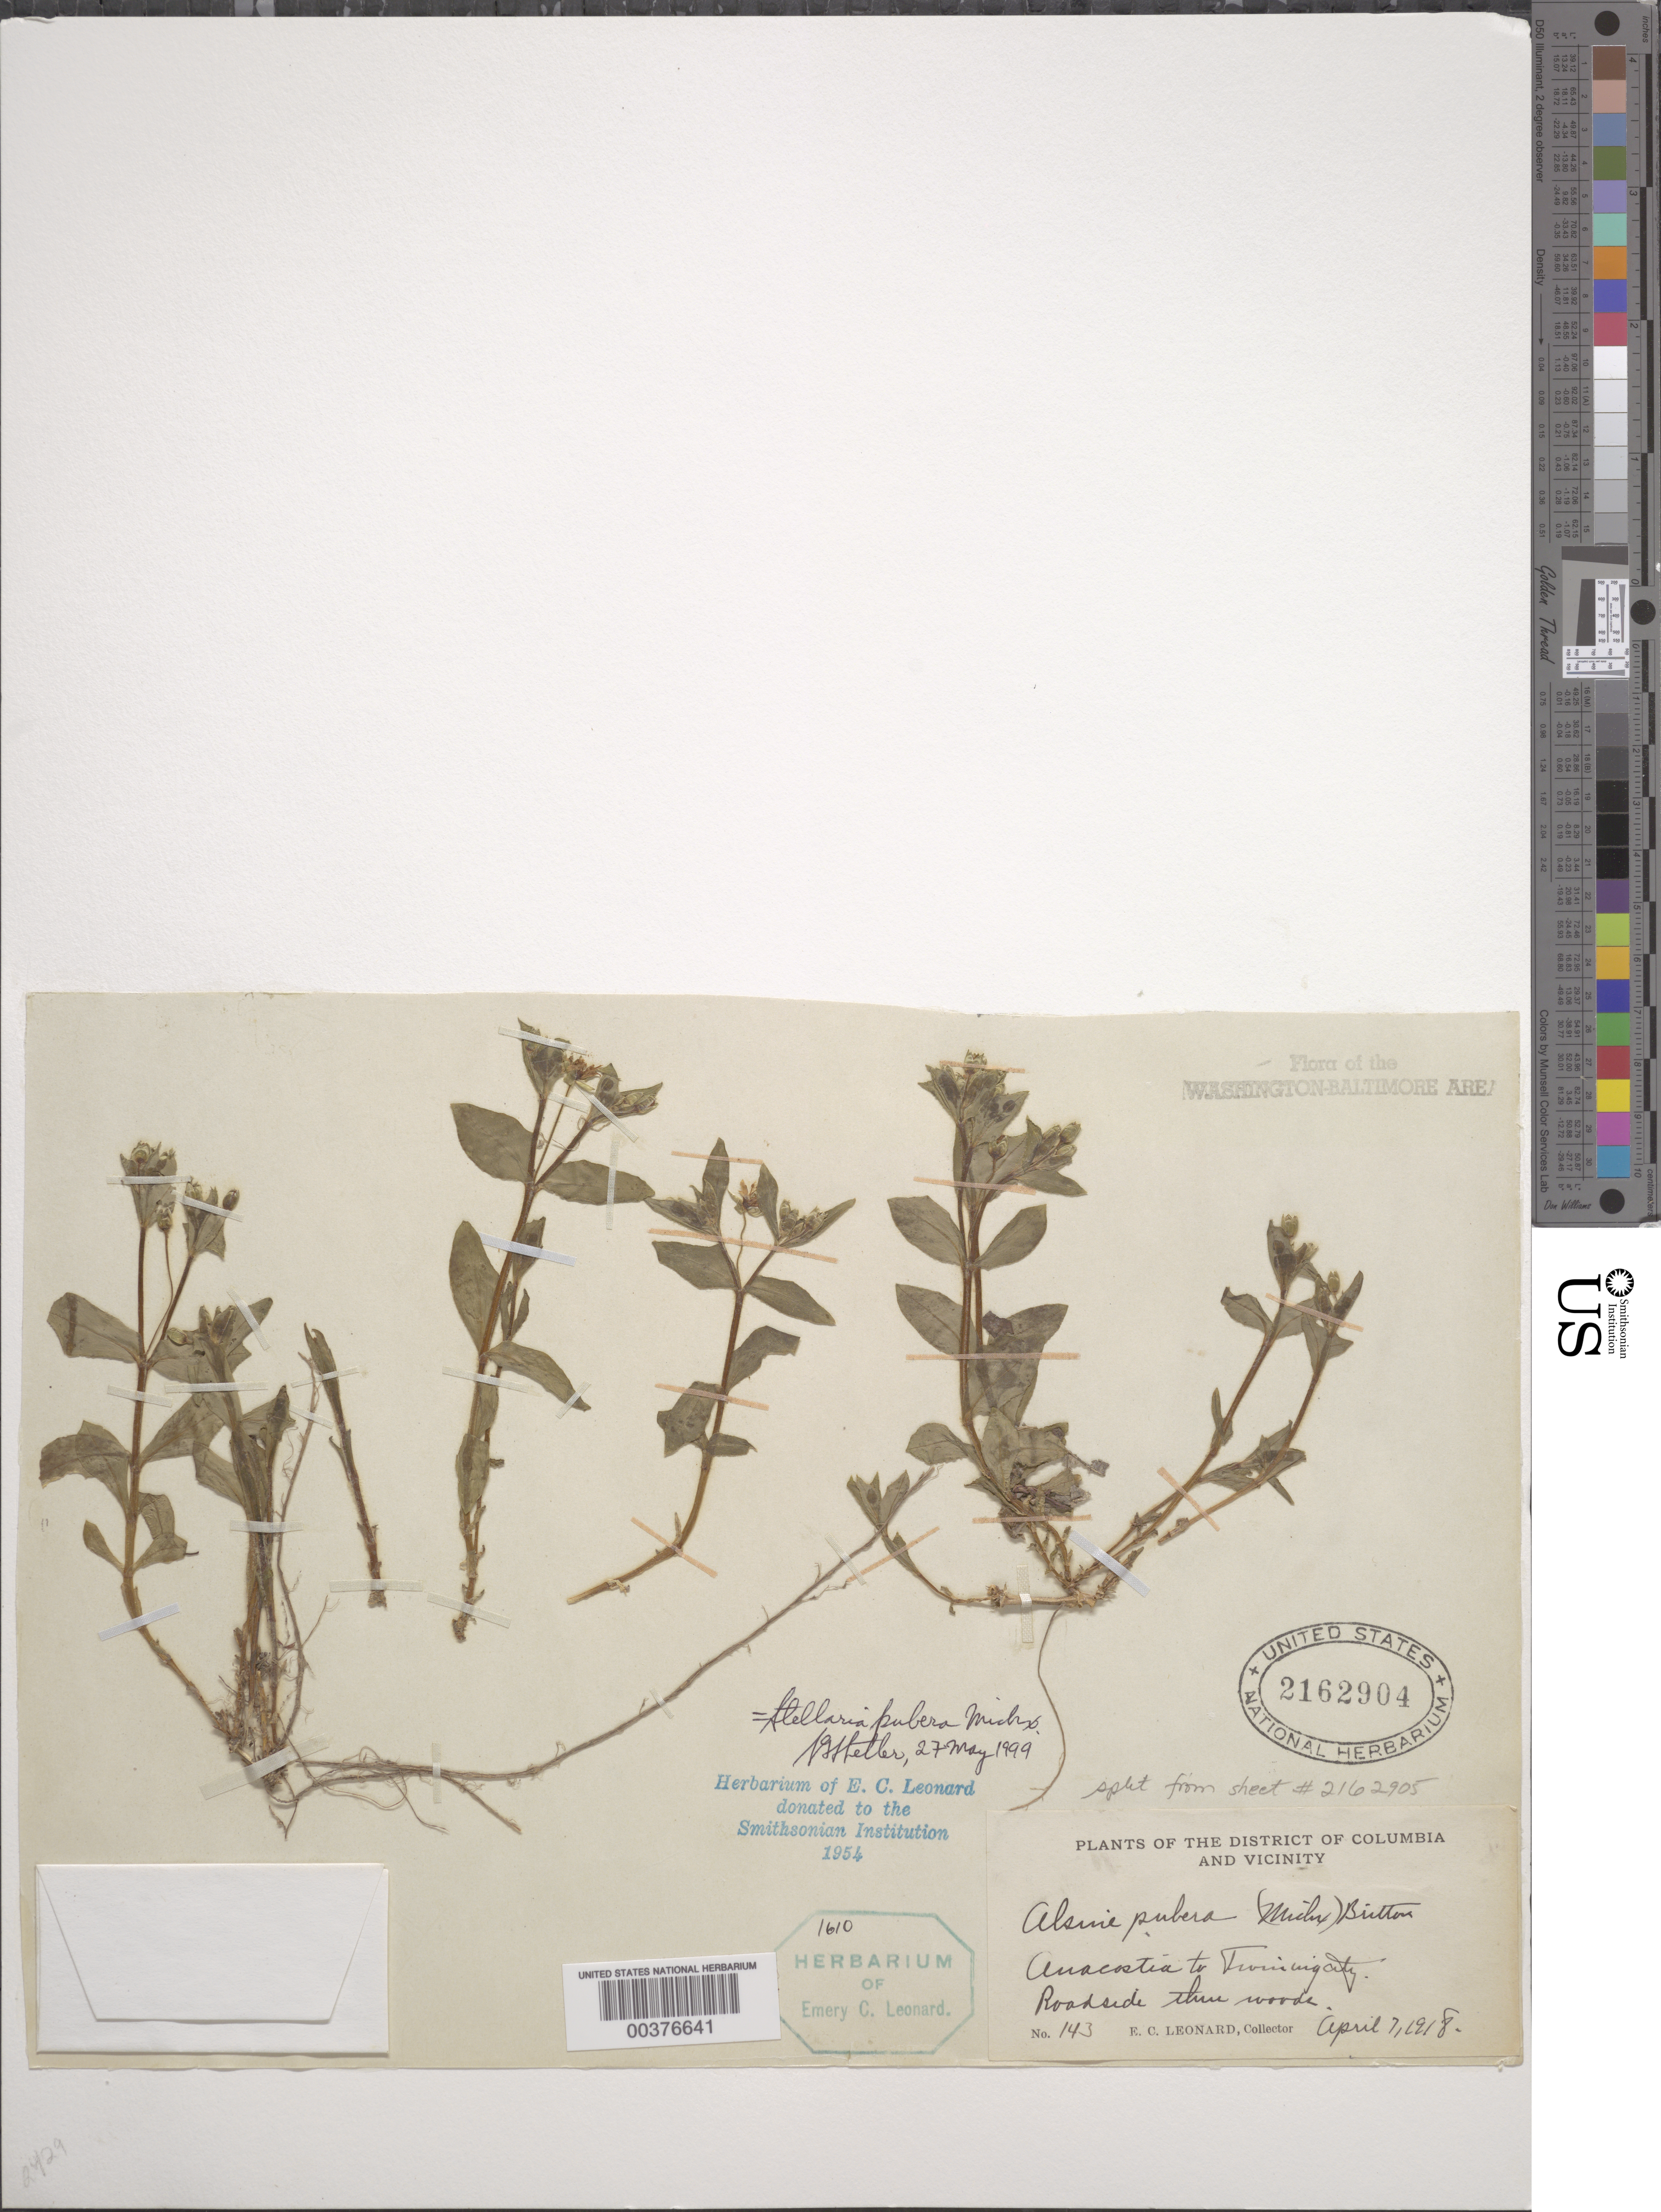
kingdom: Plantae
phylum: Tracheophyta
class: Magnoliopsida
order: Caryophyllales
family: Caryophyllaceae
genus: Stellaria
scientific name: Stellaria pubera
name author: Michx.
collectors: E. C. Leonard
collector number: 143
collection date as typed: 07 Apr 1918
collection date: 1918-04-07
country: United States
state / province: District of Columbia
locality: Anacostia to Twining City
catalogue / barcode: US 2162904